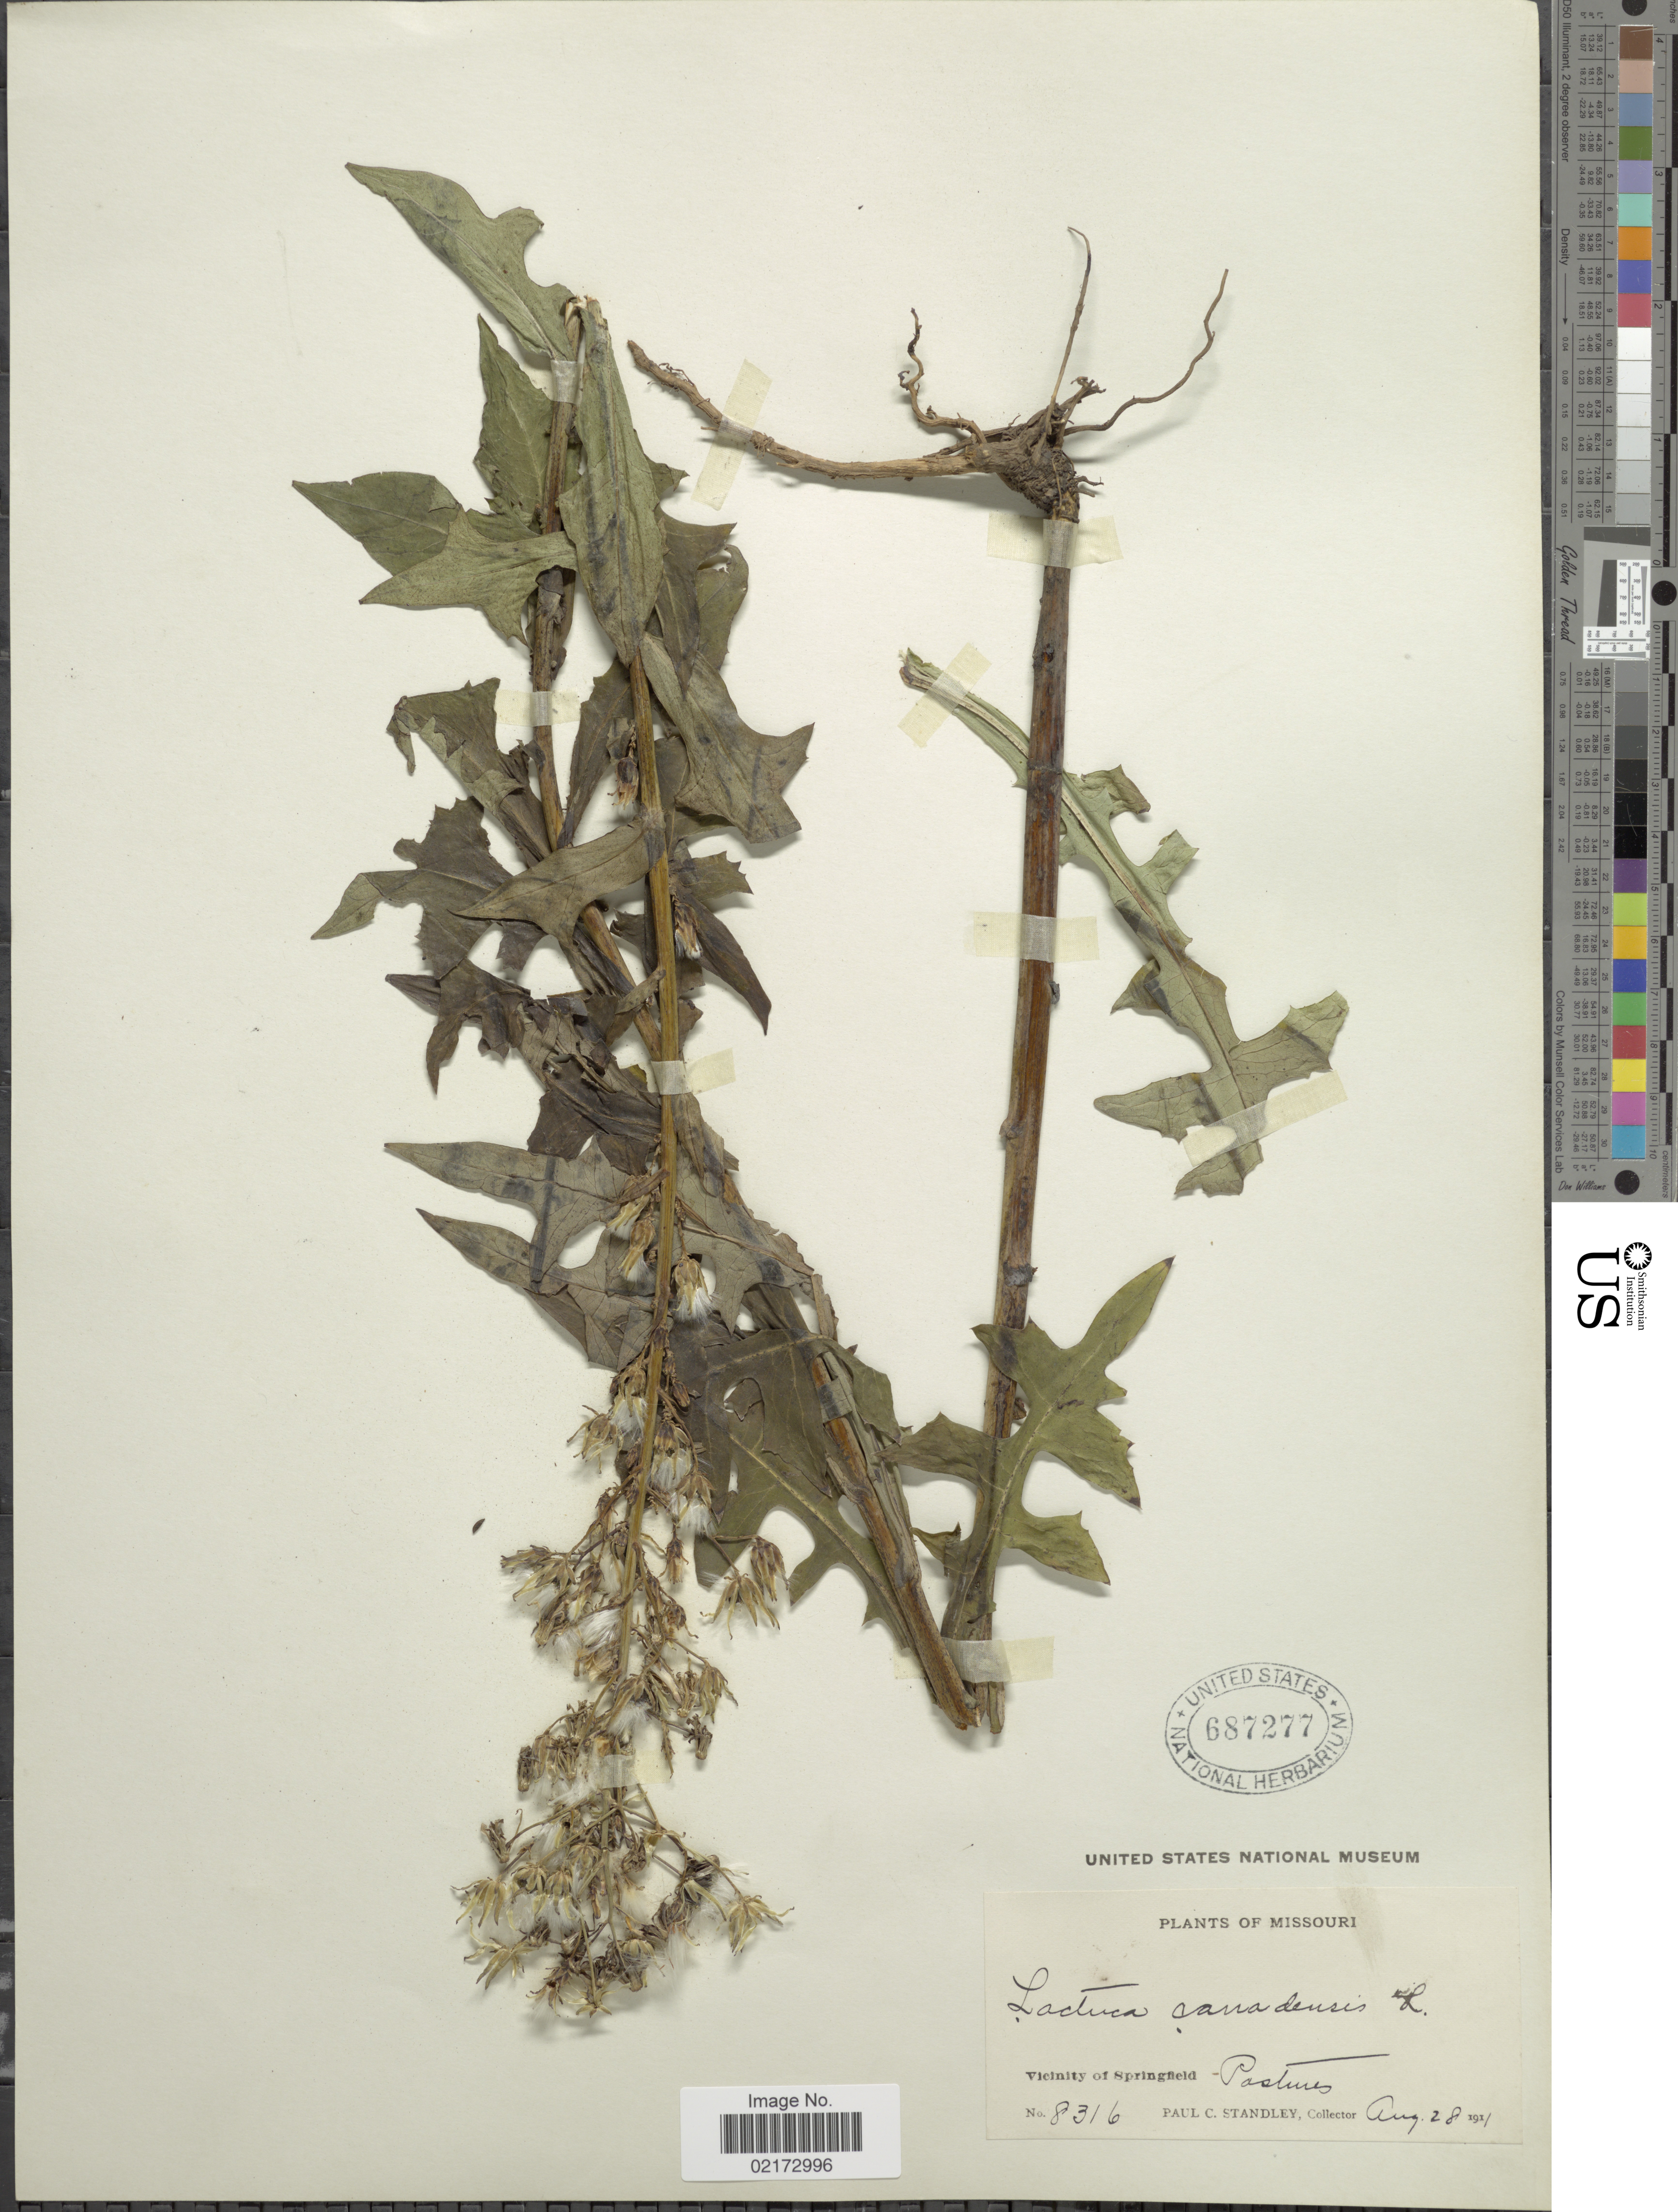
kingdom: Plantae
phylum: Tracheophyta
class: Magnoliopsida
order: Asterales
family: Asteraceae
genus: Lactuca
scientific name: Lactuca canadensis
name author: L.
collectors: P. C. Standley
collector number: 8316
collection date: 1911-08-28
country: United States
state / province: Missouri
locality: Vicinity of Springfield, Pastures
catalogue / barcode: US 687277